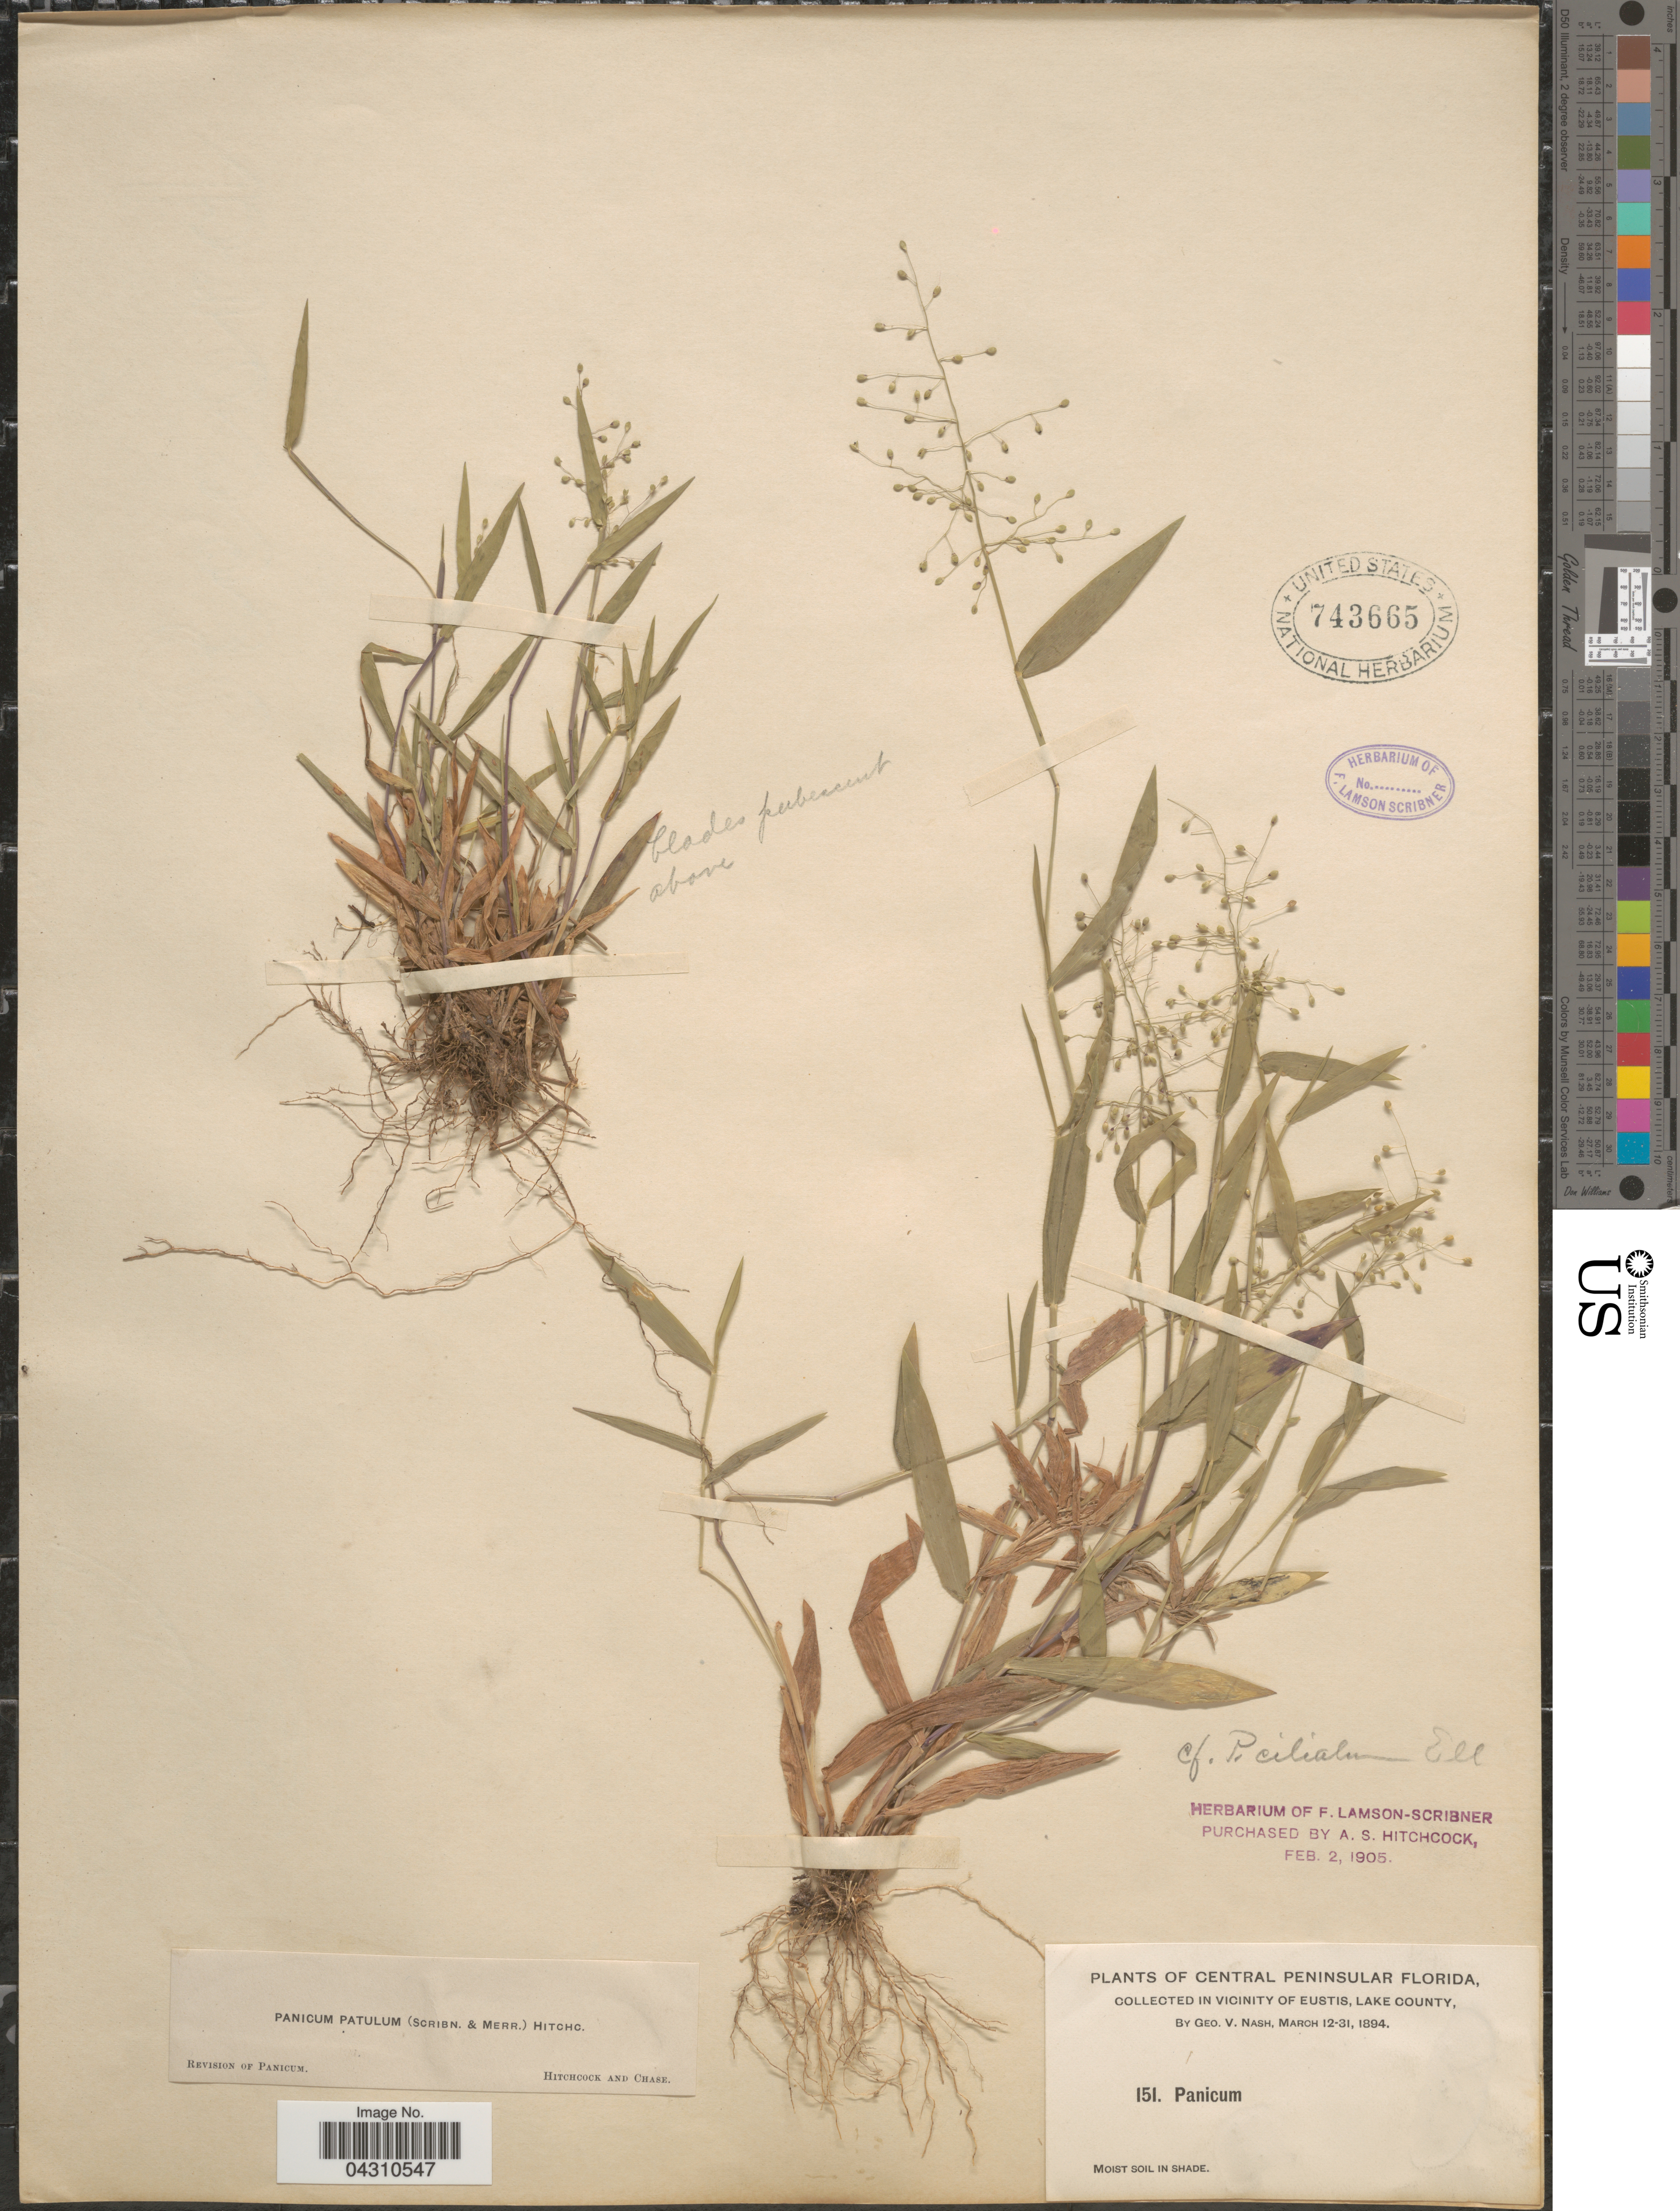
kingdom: Plantae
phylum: Tracheophyta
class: Liliopsida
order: Poales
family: Poaceae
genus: Dichanthelium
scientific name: Dichanthelium portoricense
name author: (Desv. ex Ham.) B.F. Hansen & Wunderlin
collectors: G. V. Nash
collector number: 151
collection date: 1894-03-12/1894-03-31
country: United States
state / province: Florida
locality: Central Peninsular Florida. In Vicinity of Eustis, Lake County.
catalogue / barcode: US 743665